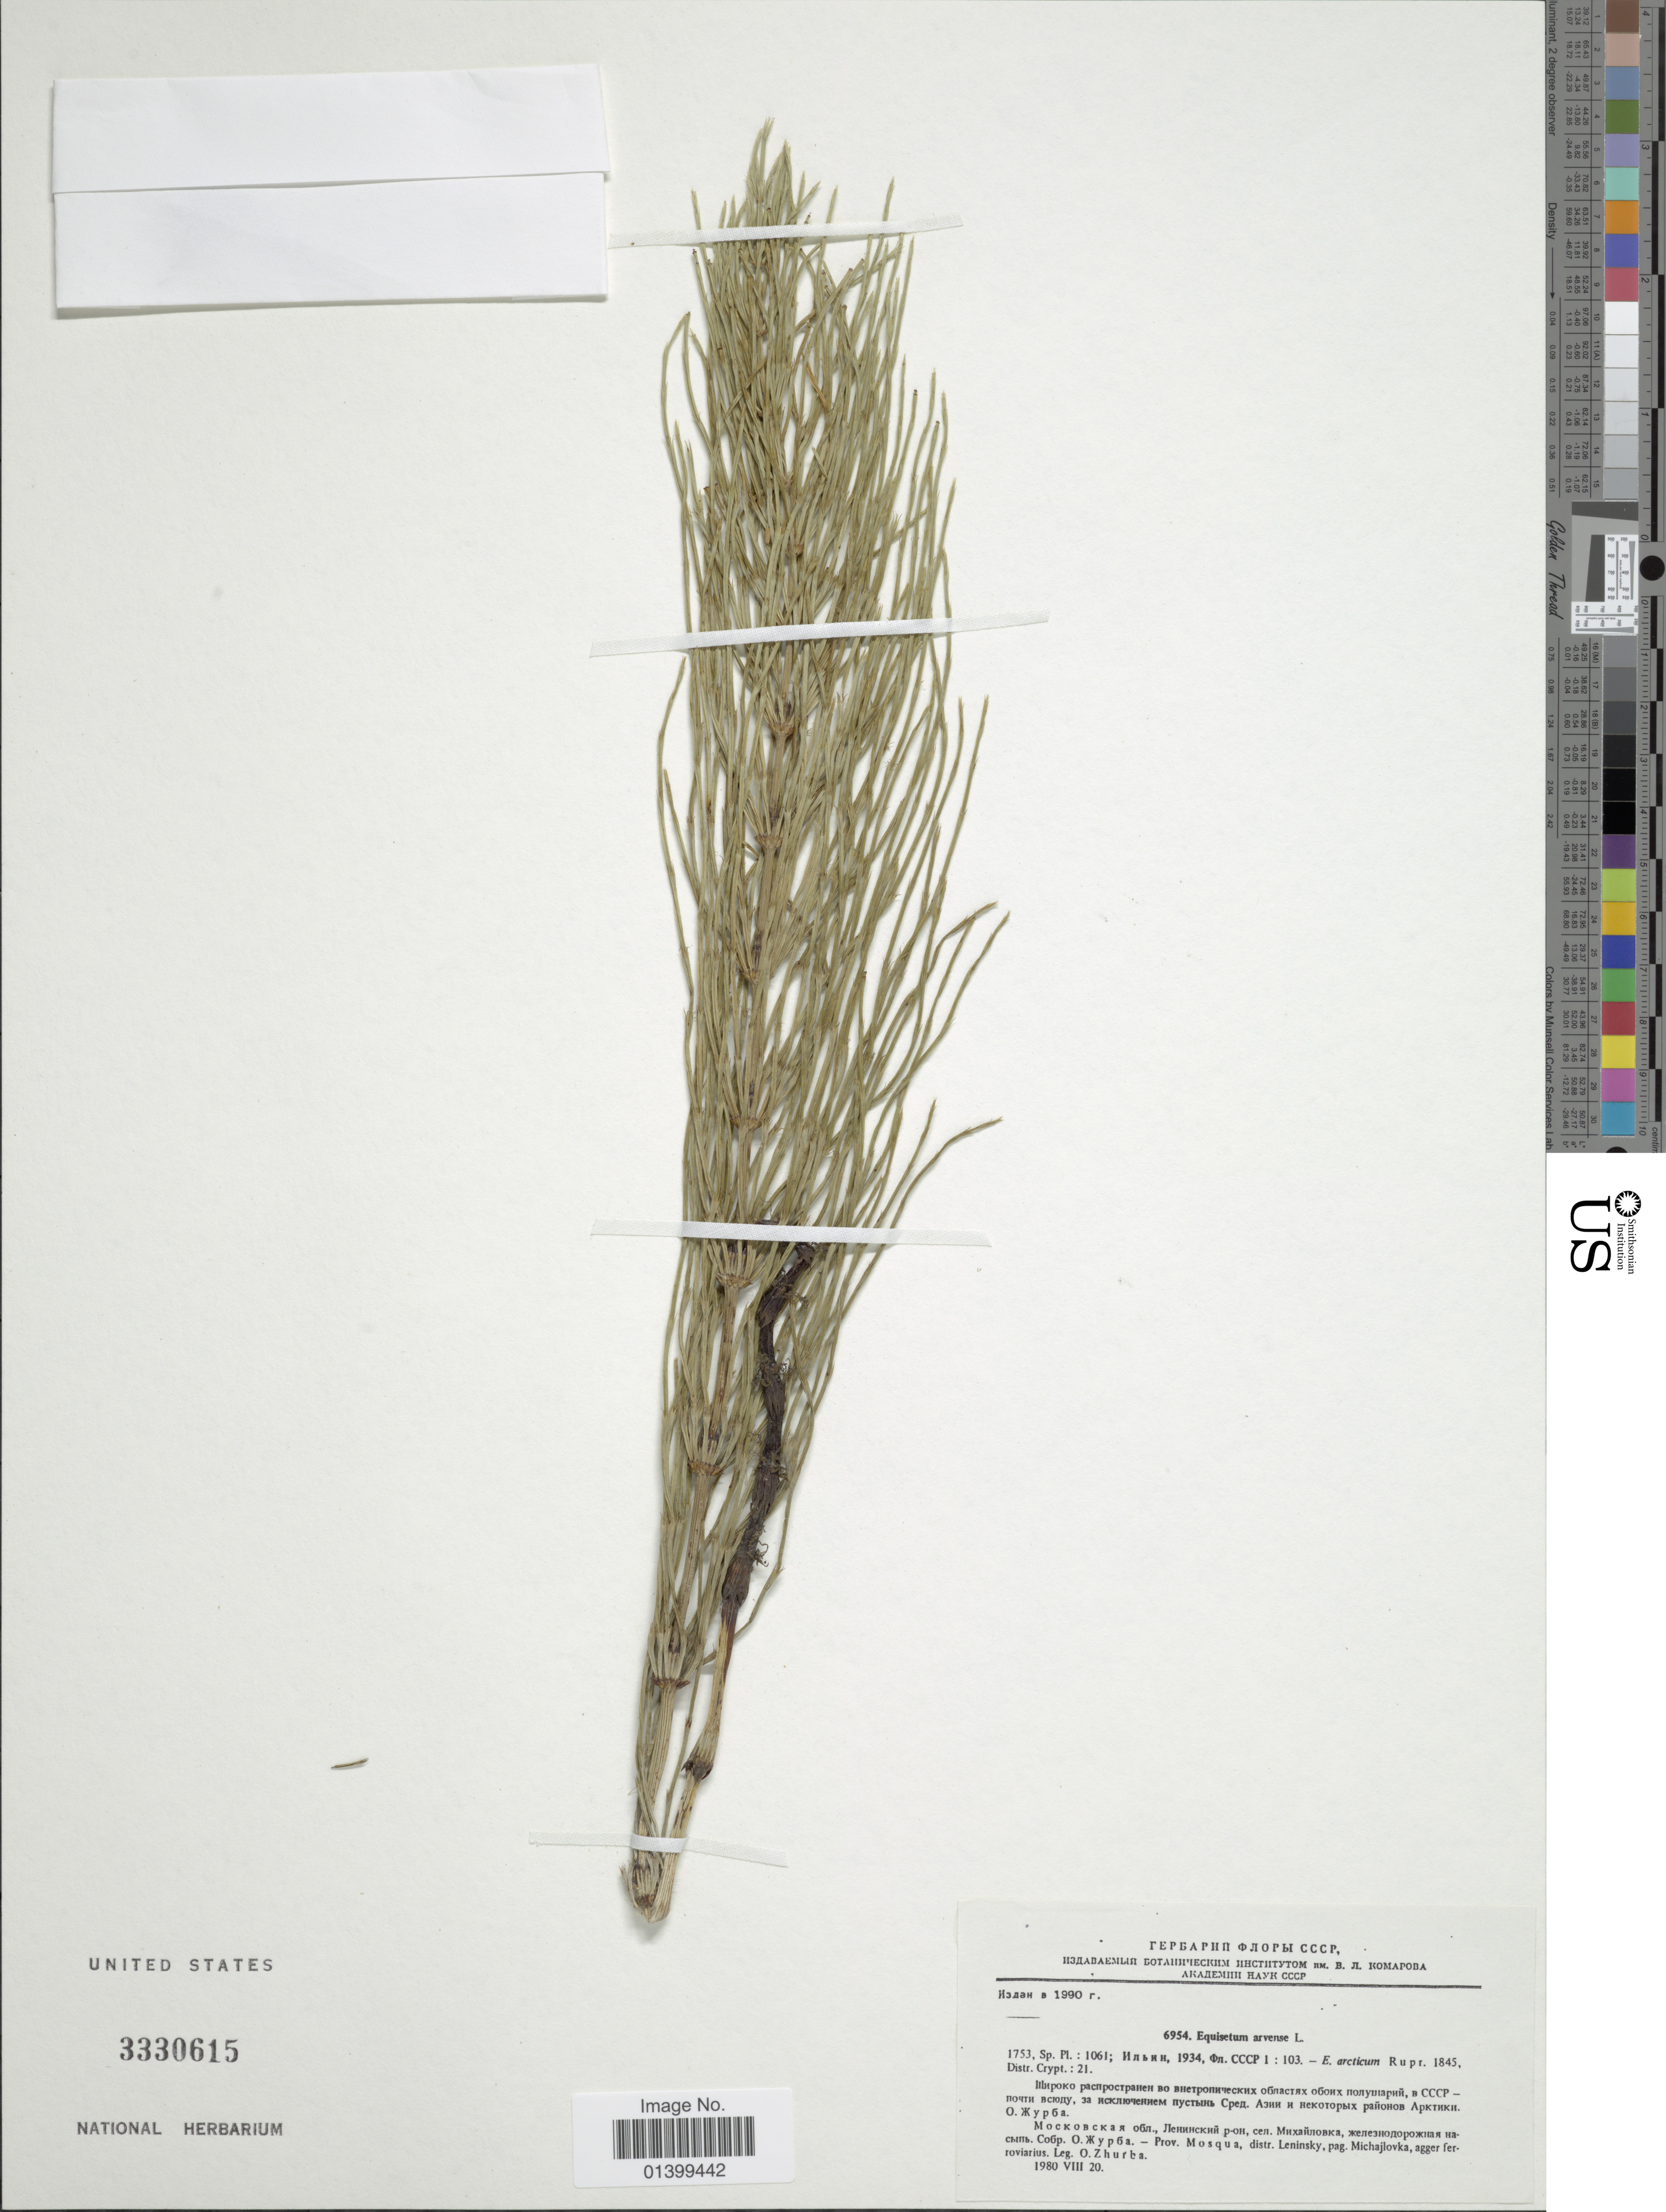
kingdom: Plantae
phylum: Tracheophyta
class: Polypodiopsida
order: Equisetales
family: Equisetaceae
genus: Equisetum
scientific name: Equisetum arvense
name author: L.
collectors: O. Zhurba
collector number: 6954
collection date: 1980-08-20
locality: X- Prov. Mosqua, distr. Leninsky, pag. Michajlovka, agger ferroviarius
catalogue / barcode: US 3330615